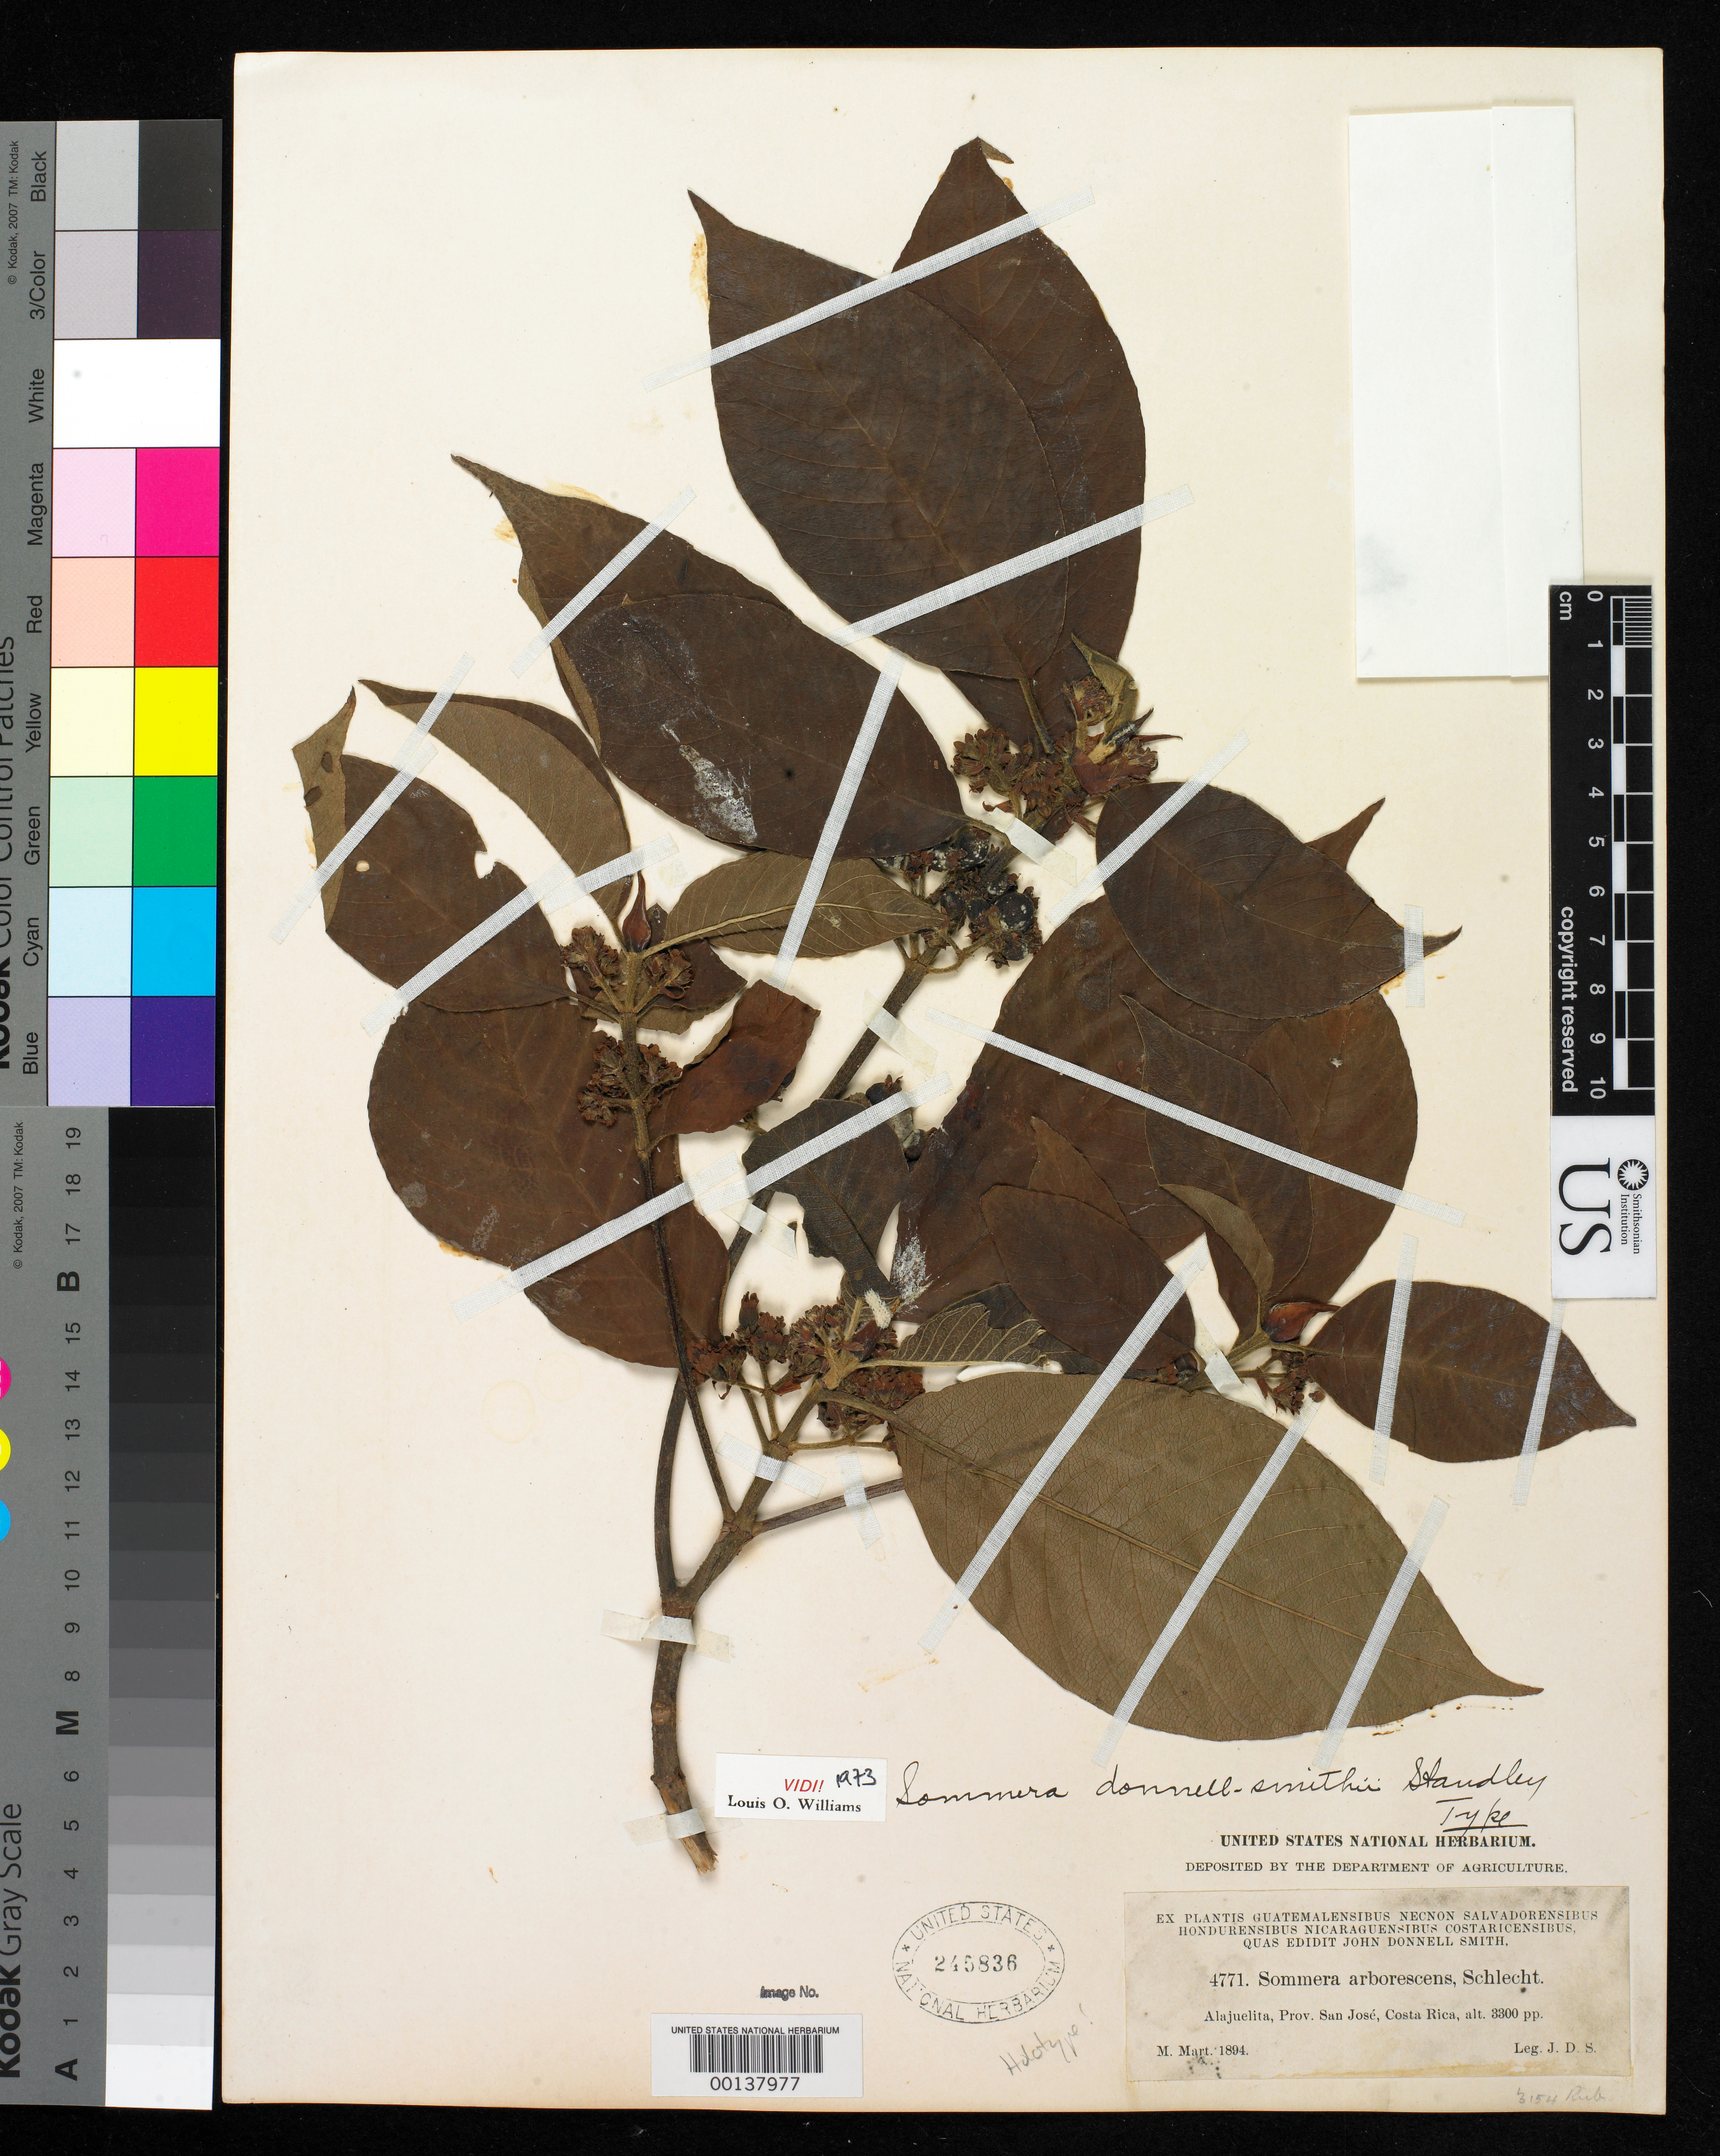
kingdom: Plantae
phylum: Tracheophyta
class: Magnoliopsida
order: Gentianales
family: Rubiaceae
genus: Sommera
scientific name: Sommera donnell-smithii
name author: Standl.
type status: Holotype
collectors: J. Donnell Smith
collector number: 4771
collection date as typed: Mar 1894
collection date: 1894-03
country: Costa Rica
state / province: San José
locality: Near Alajuelita.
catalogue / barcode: US 245836